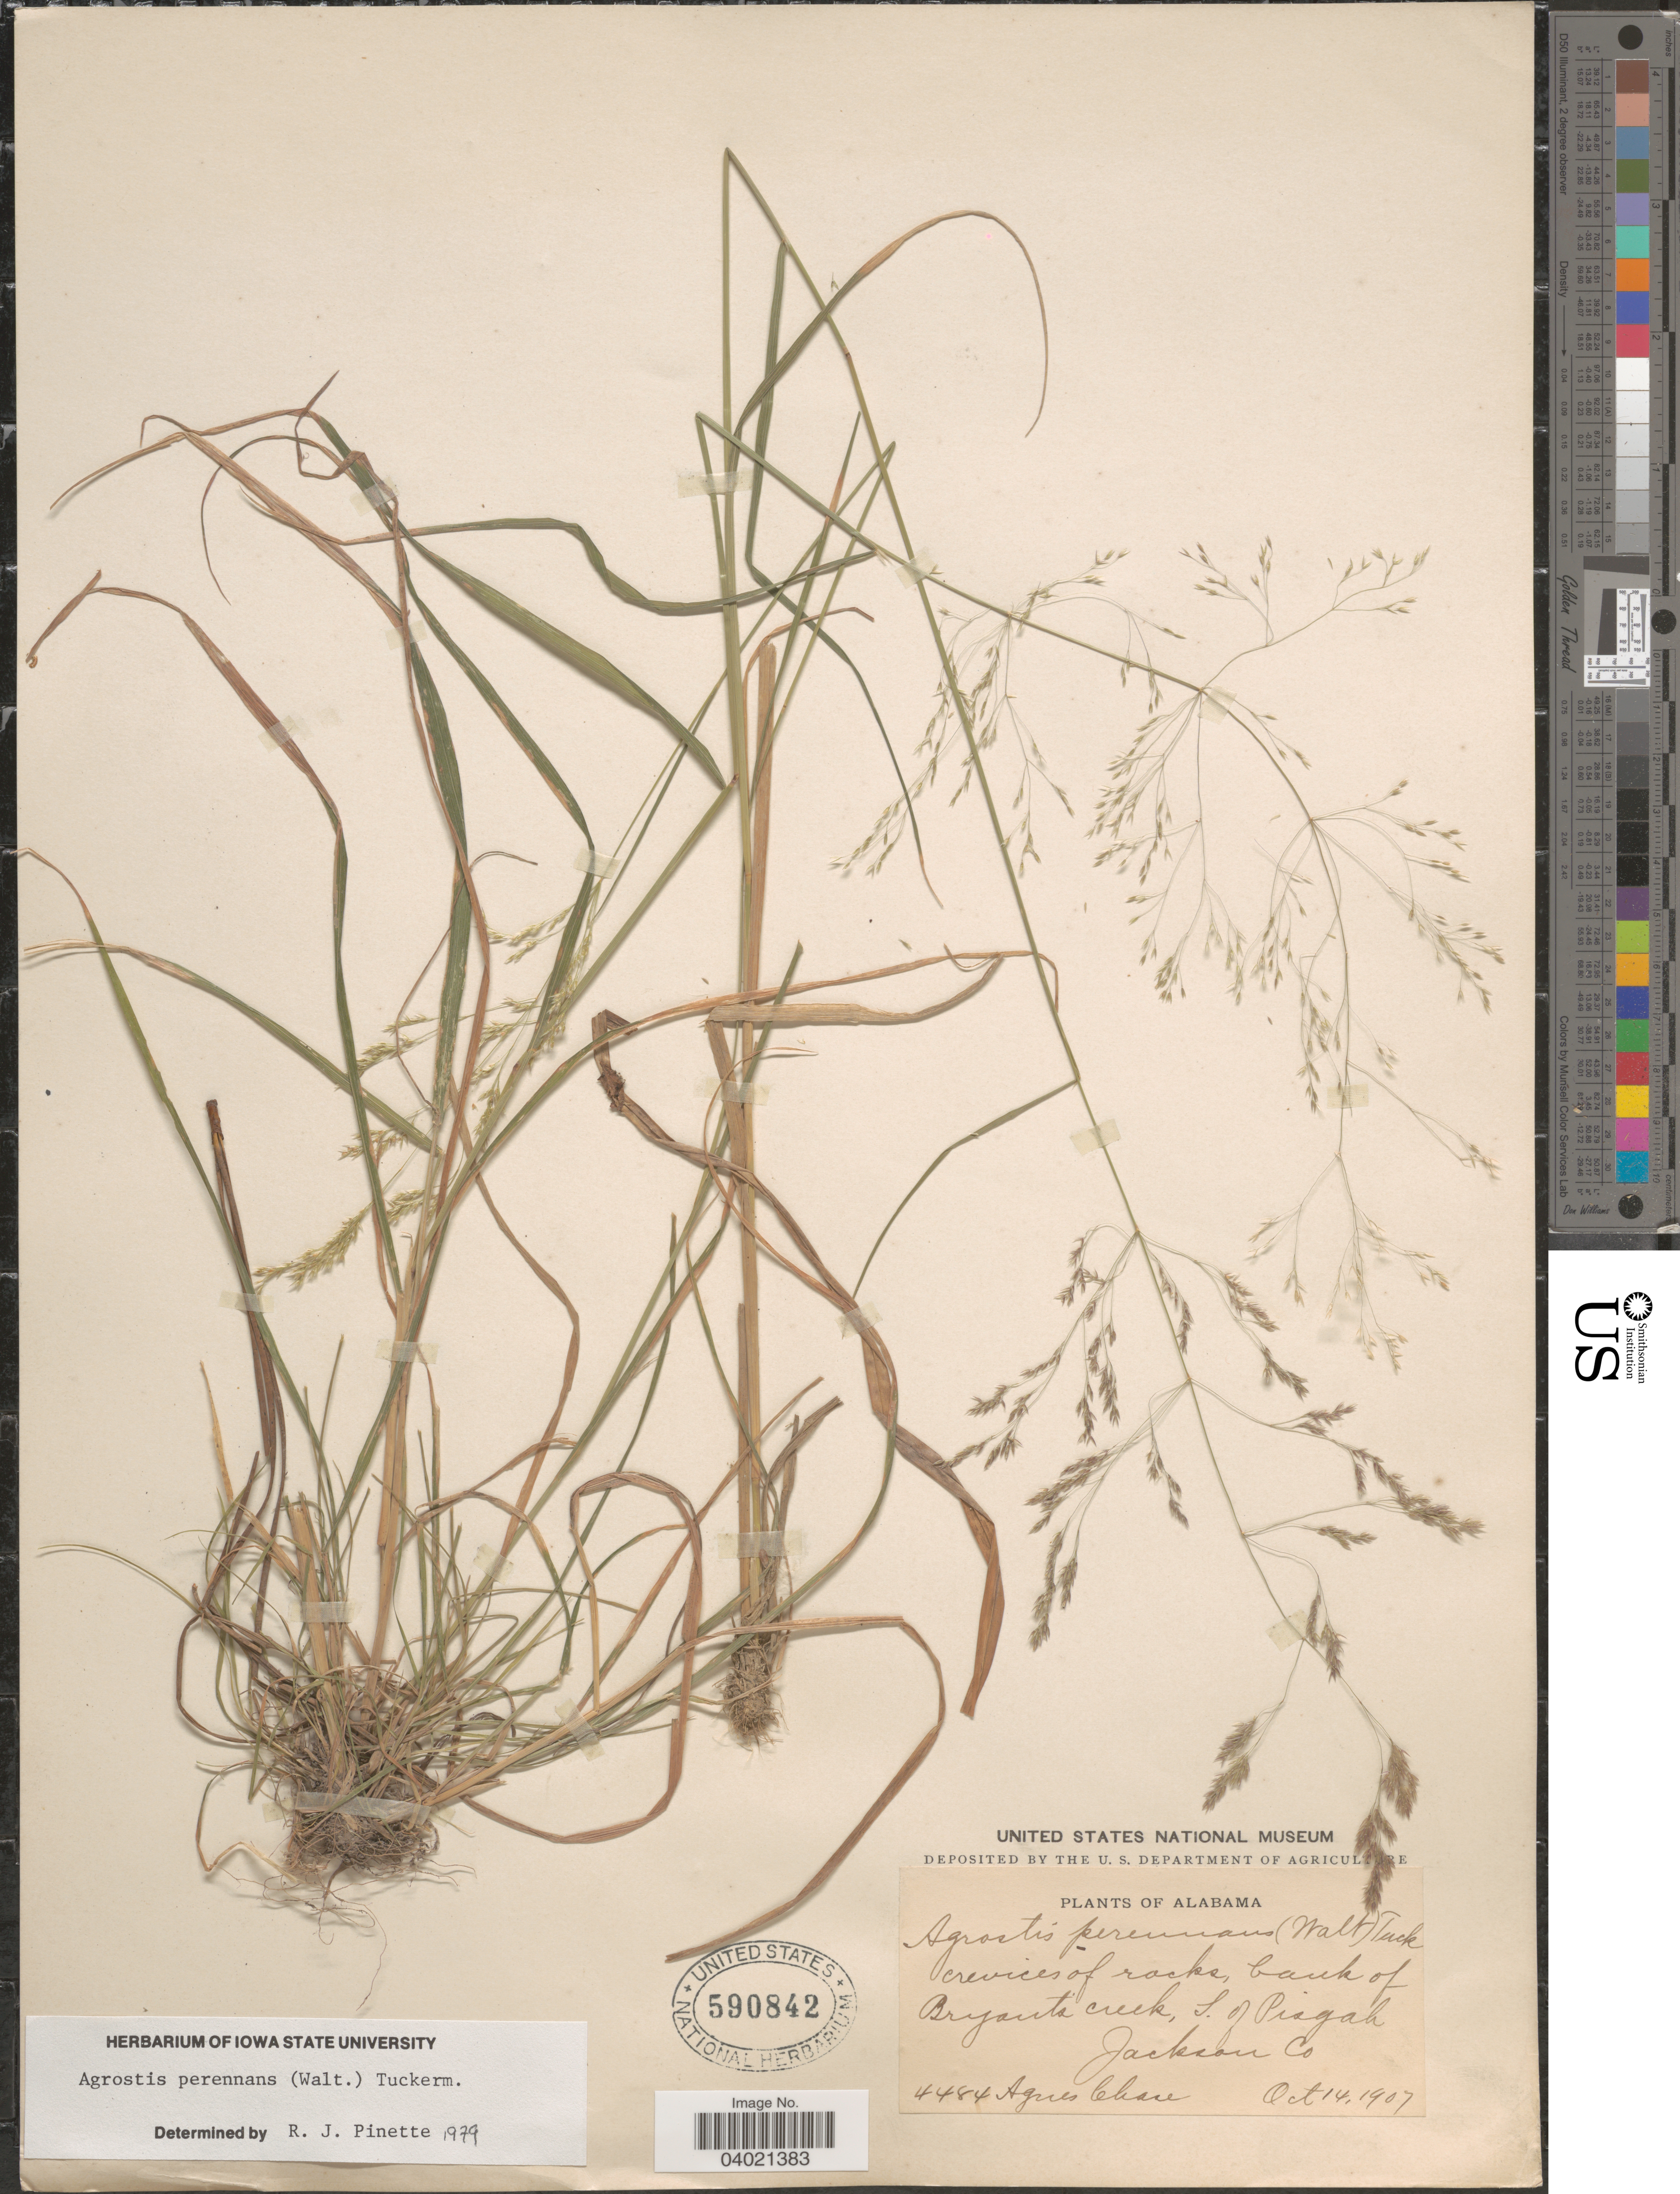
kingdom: Plantae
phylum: Tracheophyta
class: Liliopsida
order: Poales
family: Poaceae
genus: Agrostis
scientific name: Agrostis perennans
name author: (Walter) Tuck.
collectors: A. Chase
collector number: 4484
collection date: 1907-10-14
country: United States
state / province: Alabama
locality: Crevices of rocks, bank of Bryants creek, S. of Pisgah. Jackson Co.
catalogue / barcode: US 590842